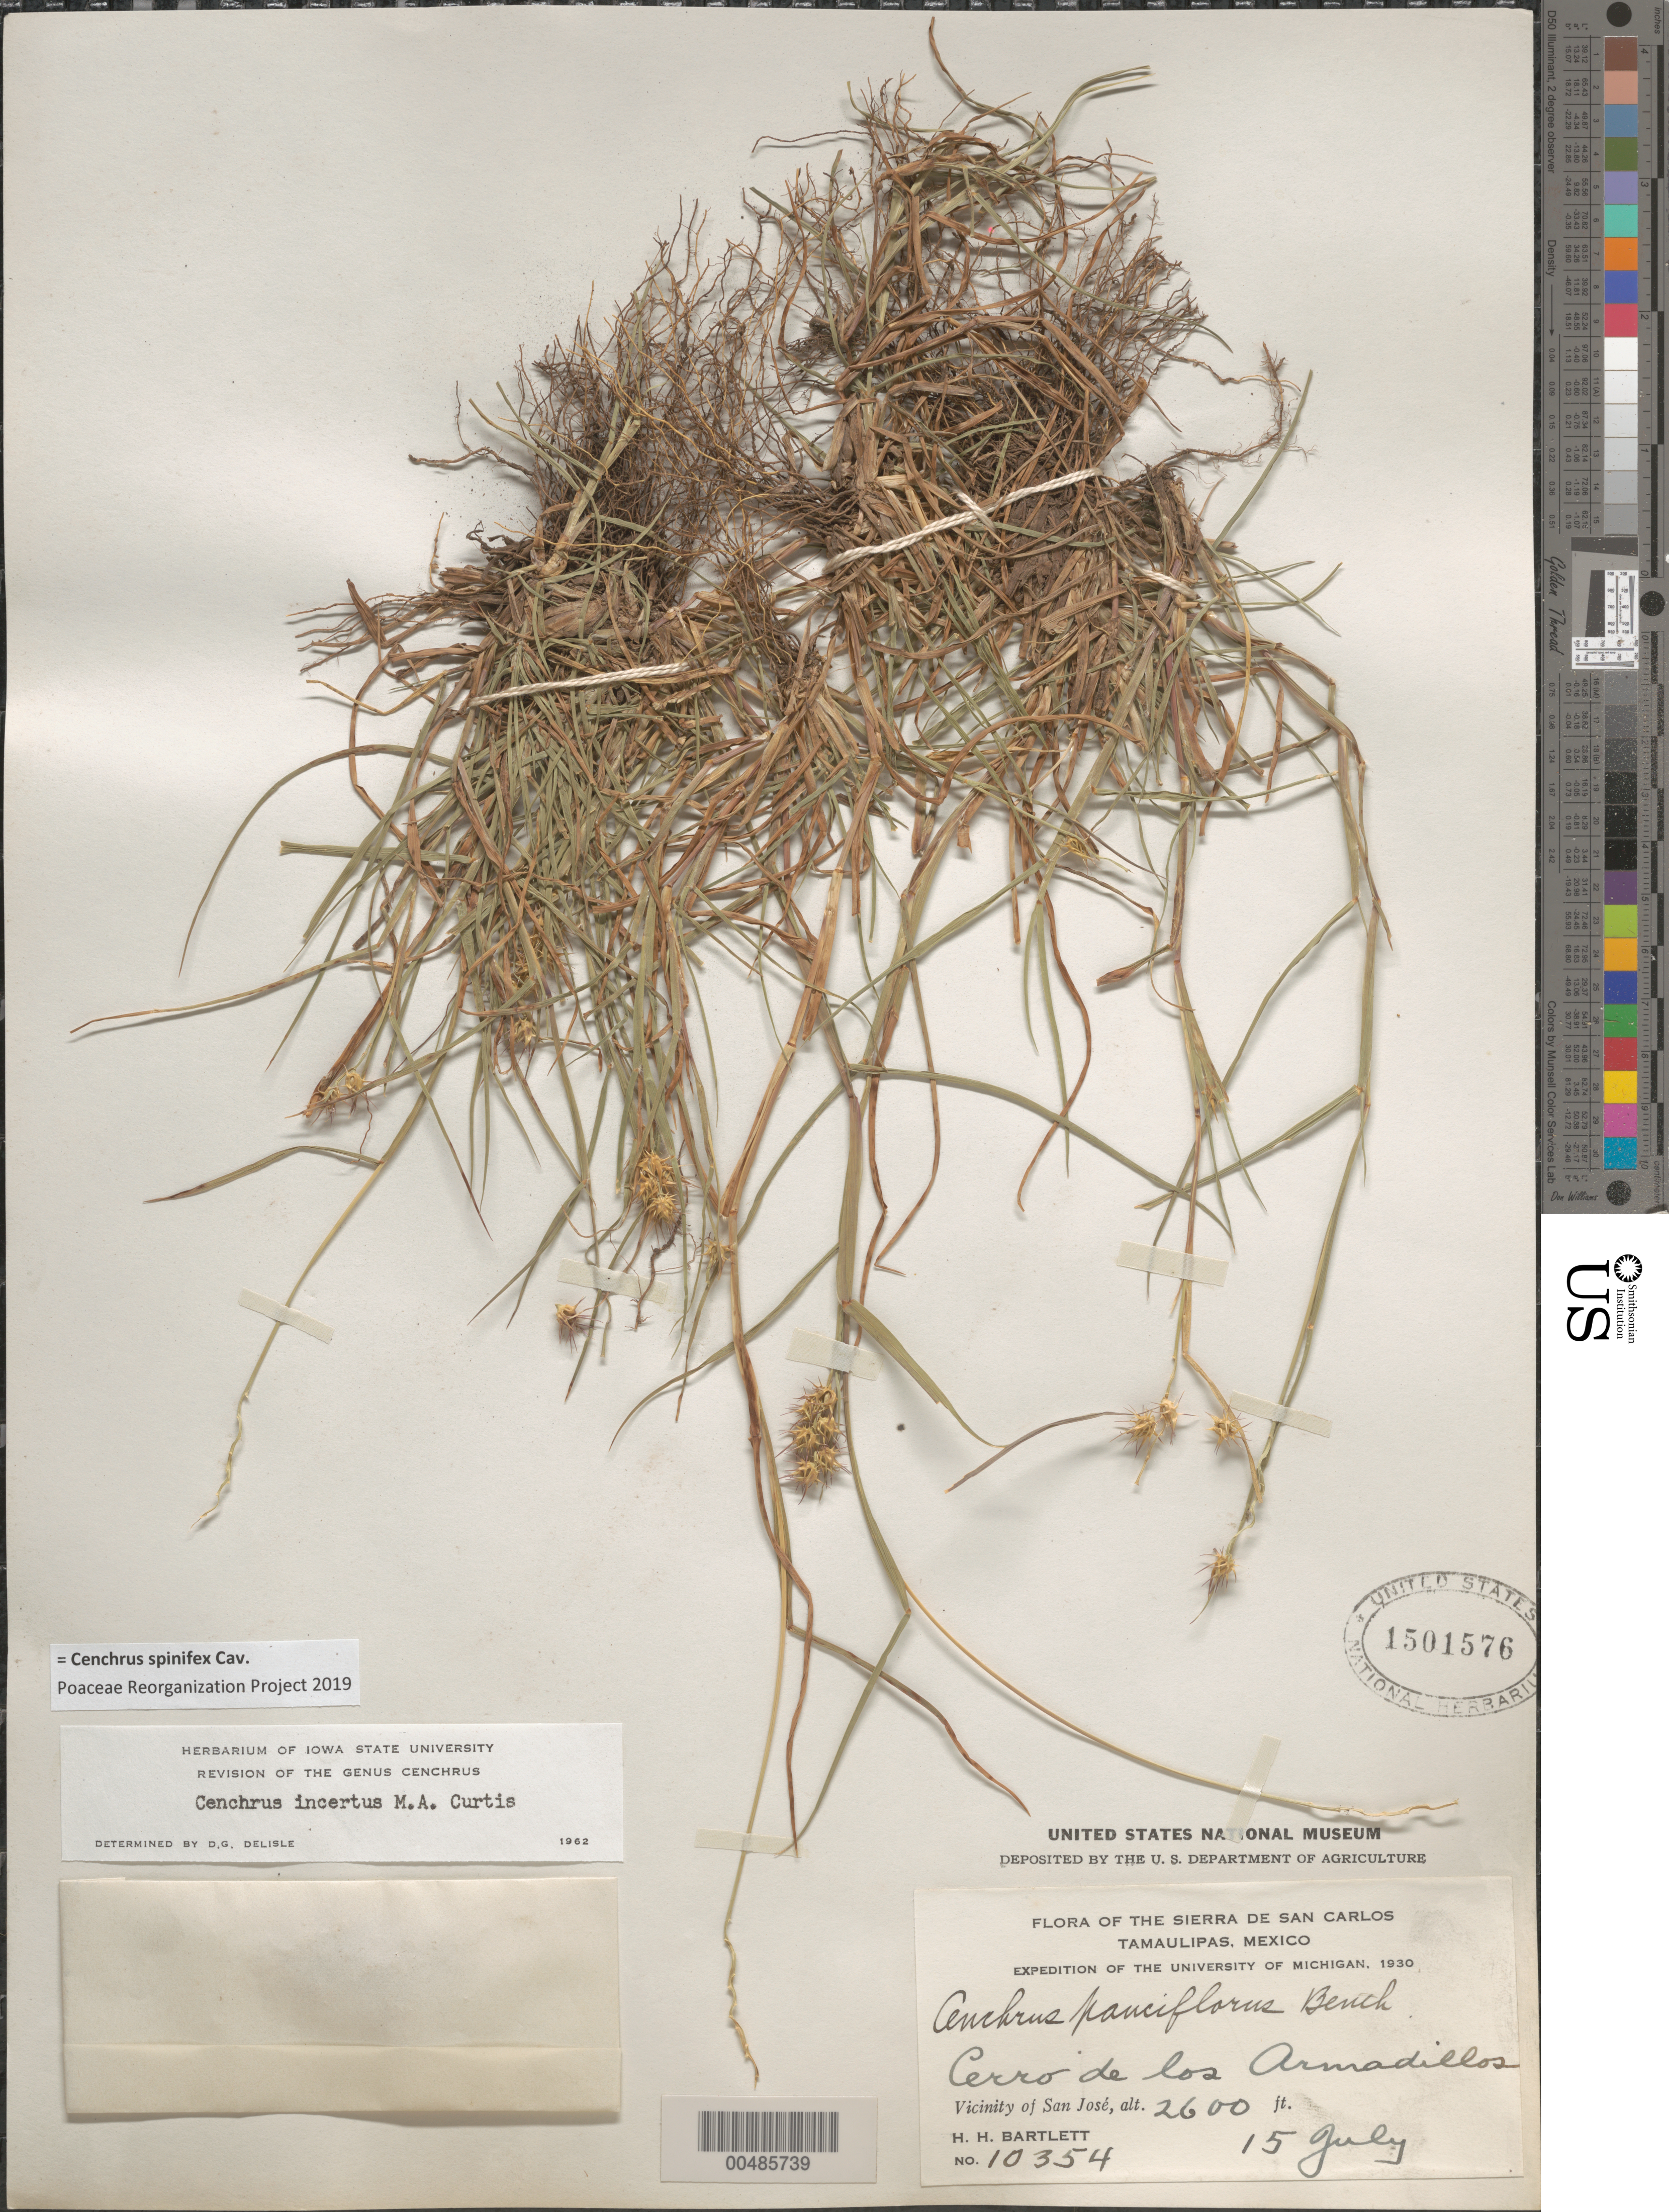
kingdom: Plantae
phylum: Tracheophyta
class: Liliopsida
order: Poales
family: Poaceae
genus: Cenchrus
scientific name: Cenchrus spinifex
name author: Cav.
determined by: Poaceae Reorganization Project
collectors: H. H. Bartlett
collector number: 10354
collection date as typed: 15 Jul 1930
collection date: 1930-07-15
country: Mexico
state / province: Tamaulipas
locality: Sierra de San Carlos, Cerro de los Armadillos, vicinity of San Jos‚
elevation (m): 792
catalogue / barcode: US 1501576